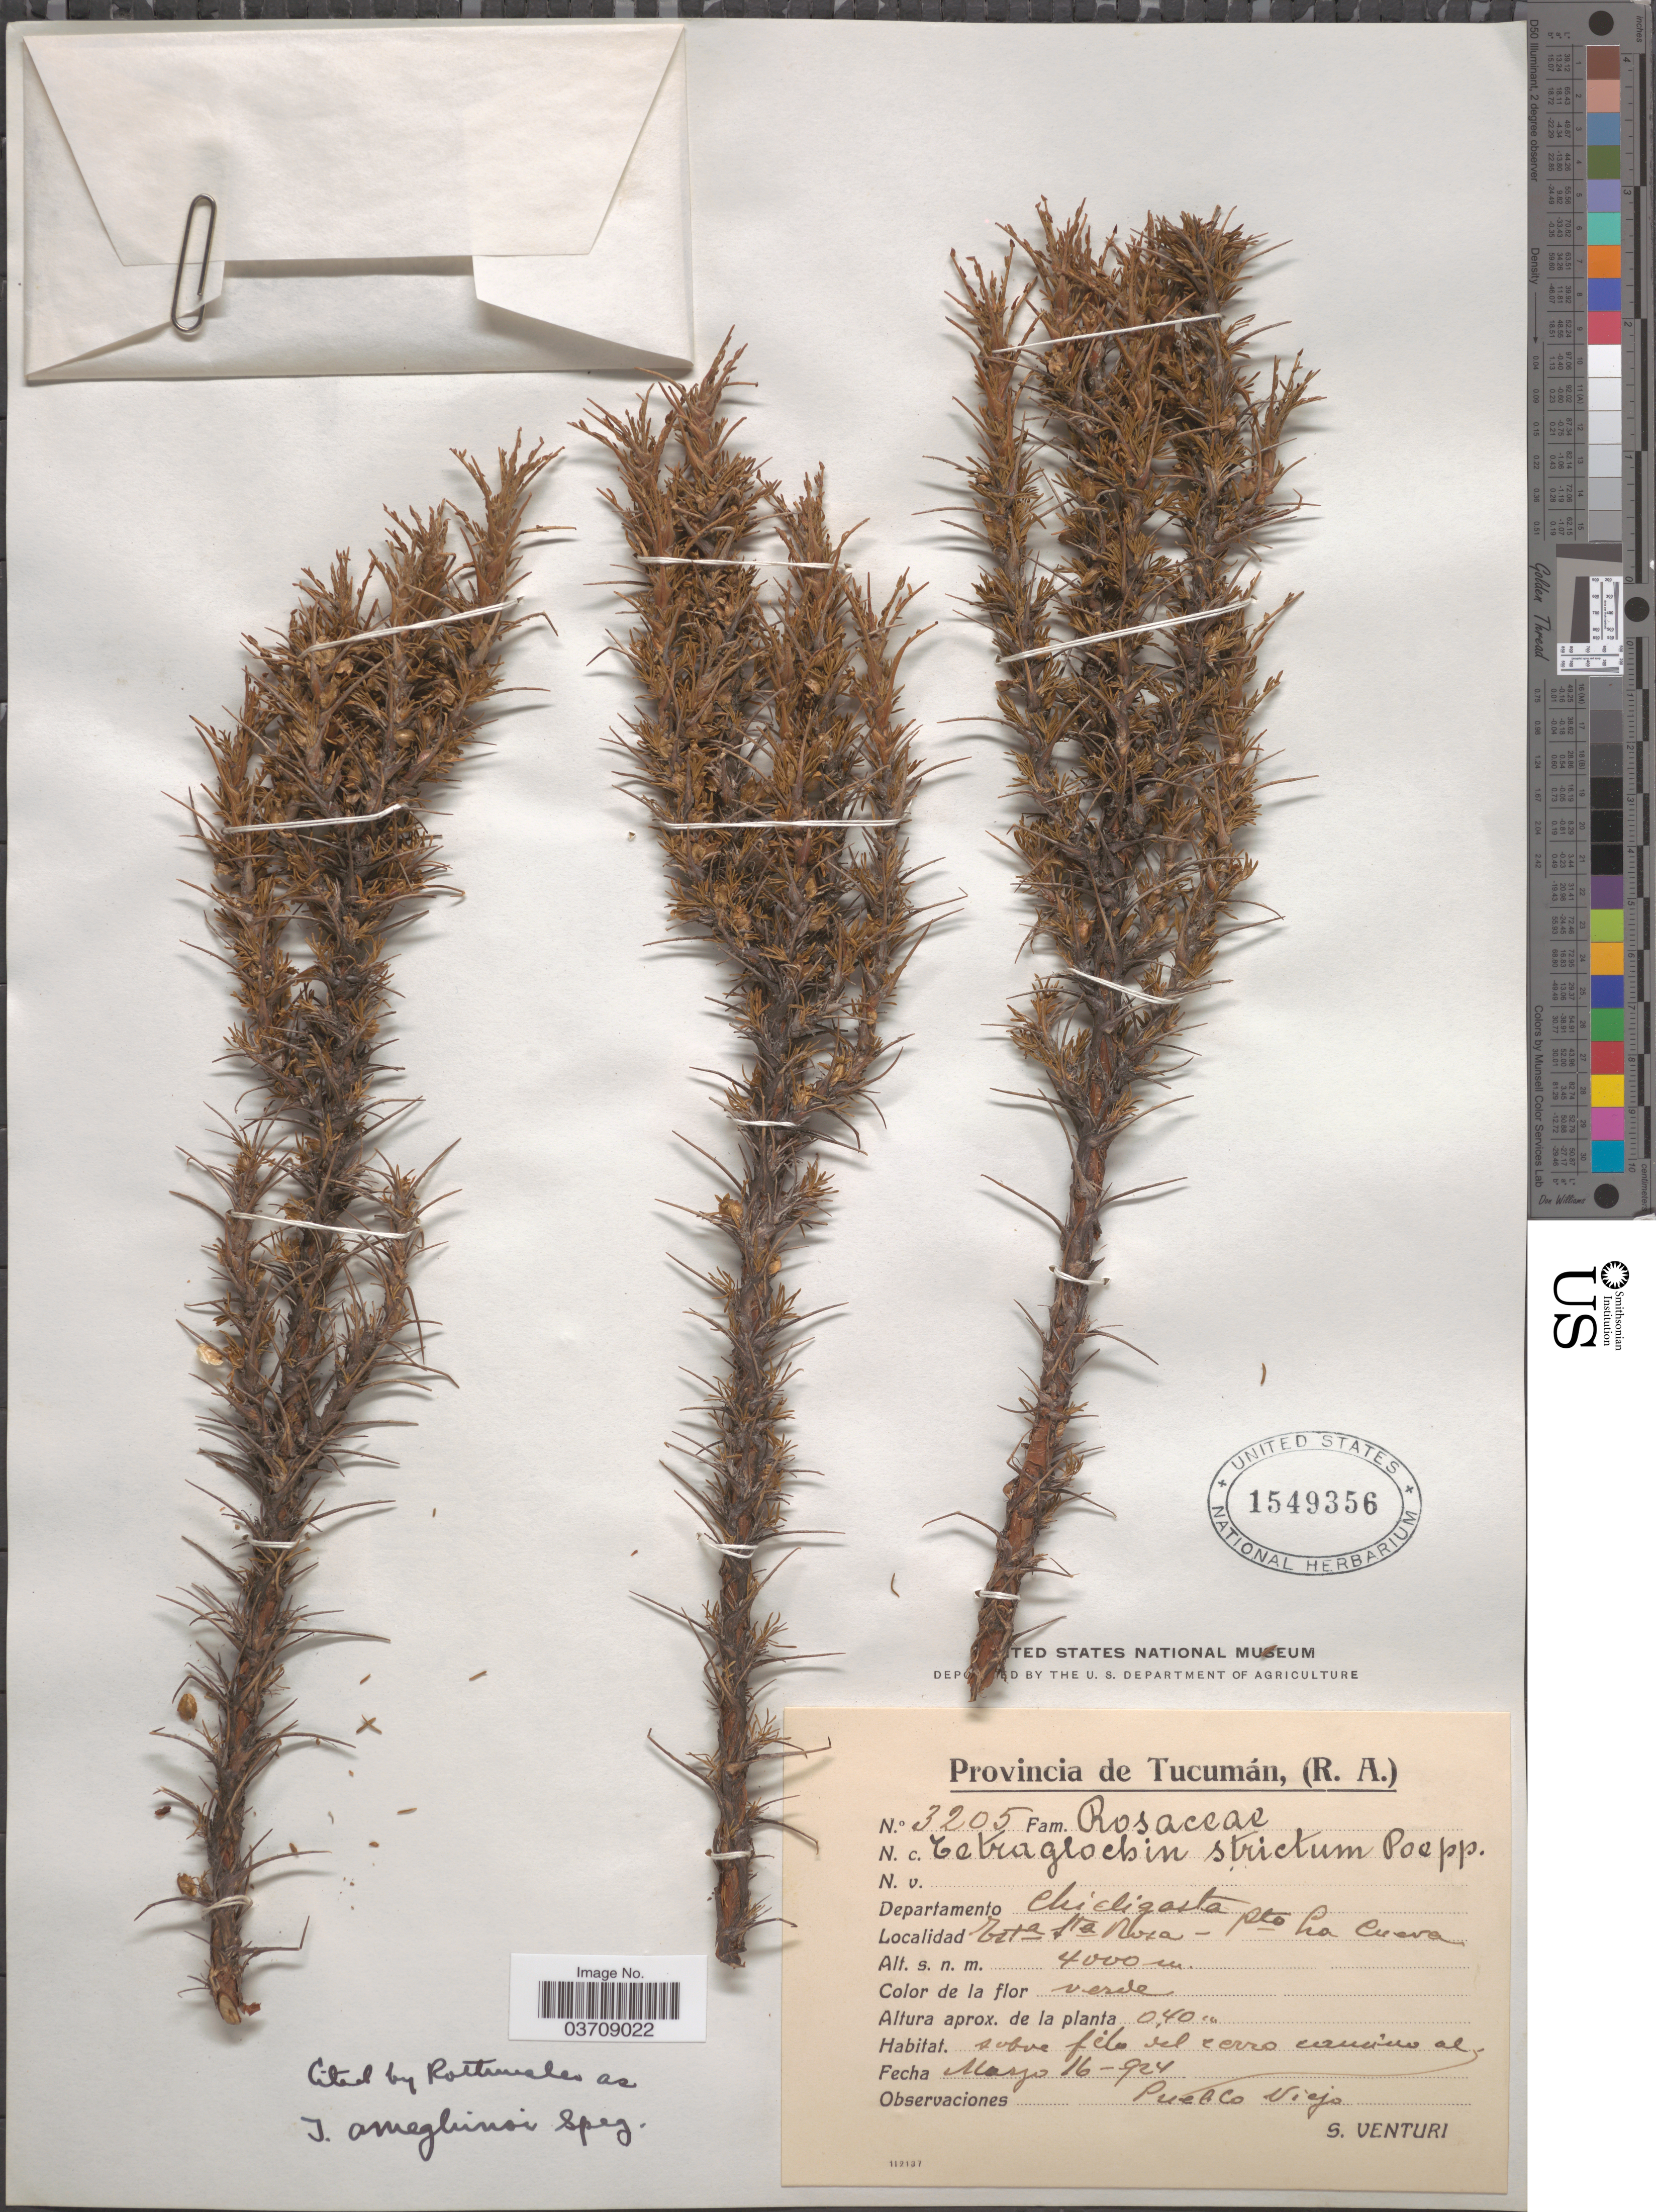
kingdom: Plantae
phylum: Tracheophyta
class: Magnoliopsida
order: Rosales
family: Rosaceae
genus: Tetraglochin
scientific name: Tetraglochin ameghinoi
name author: (Speg.) Speg.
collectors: S. Venturi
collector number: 3205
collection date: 1924-03-16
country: Argentina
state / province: Tucuman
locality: Departamento Chicligasta. Esta Sta Rosa - Pto La Cueva.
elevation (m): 4000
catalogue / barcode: US 1549356